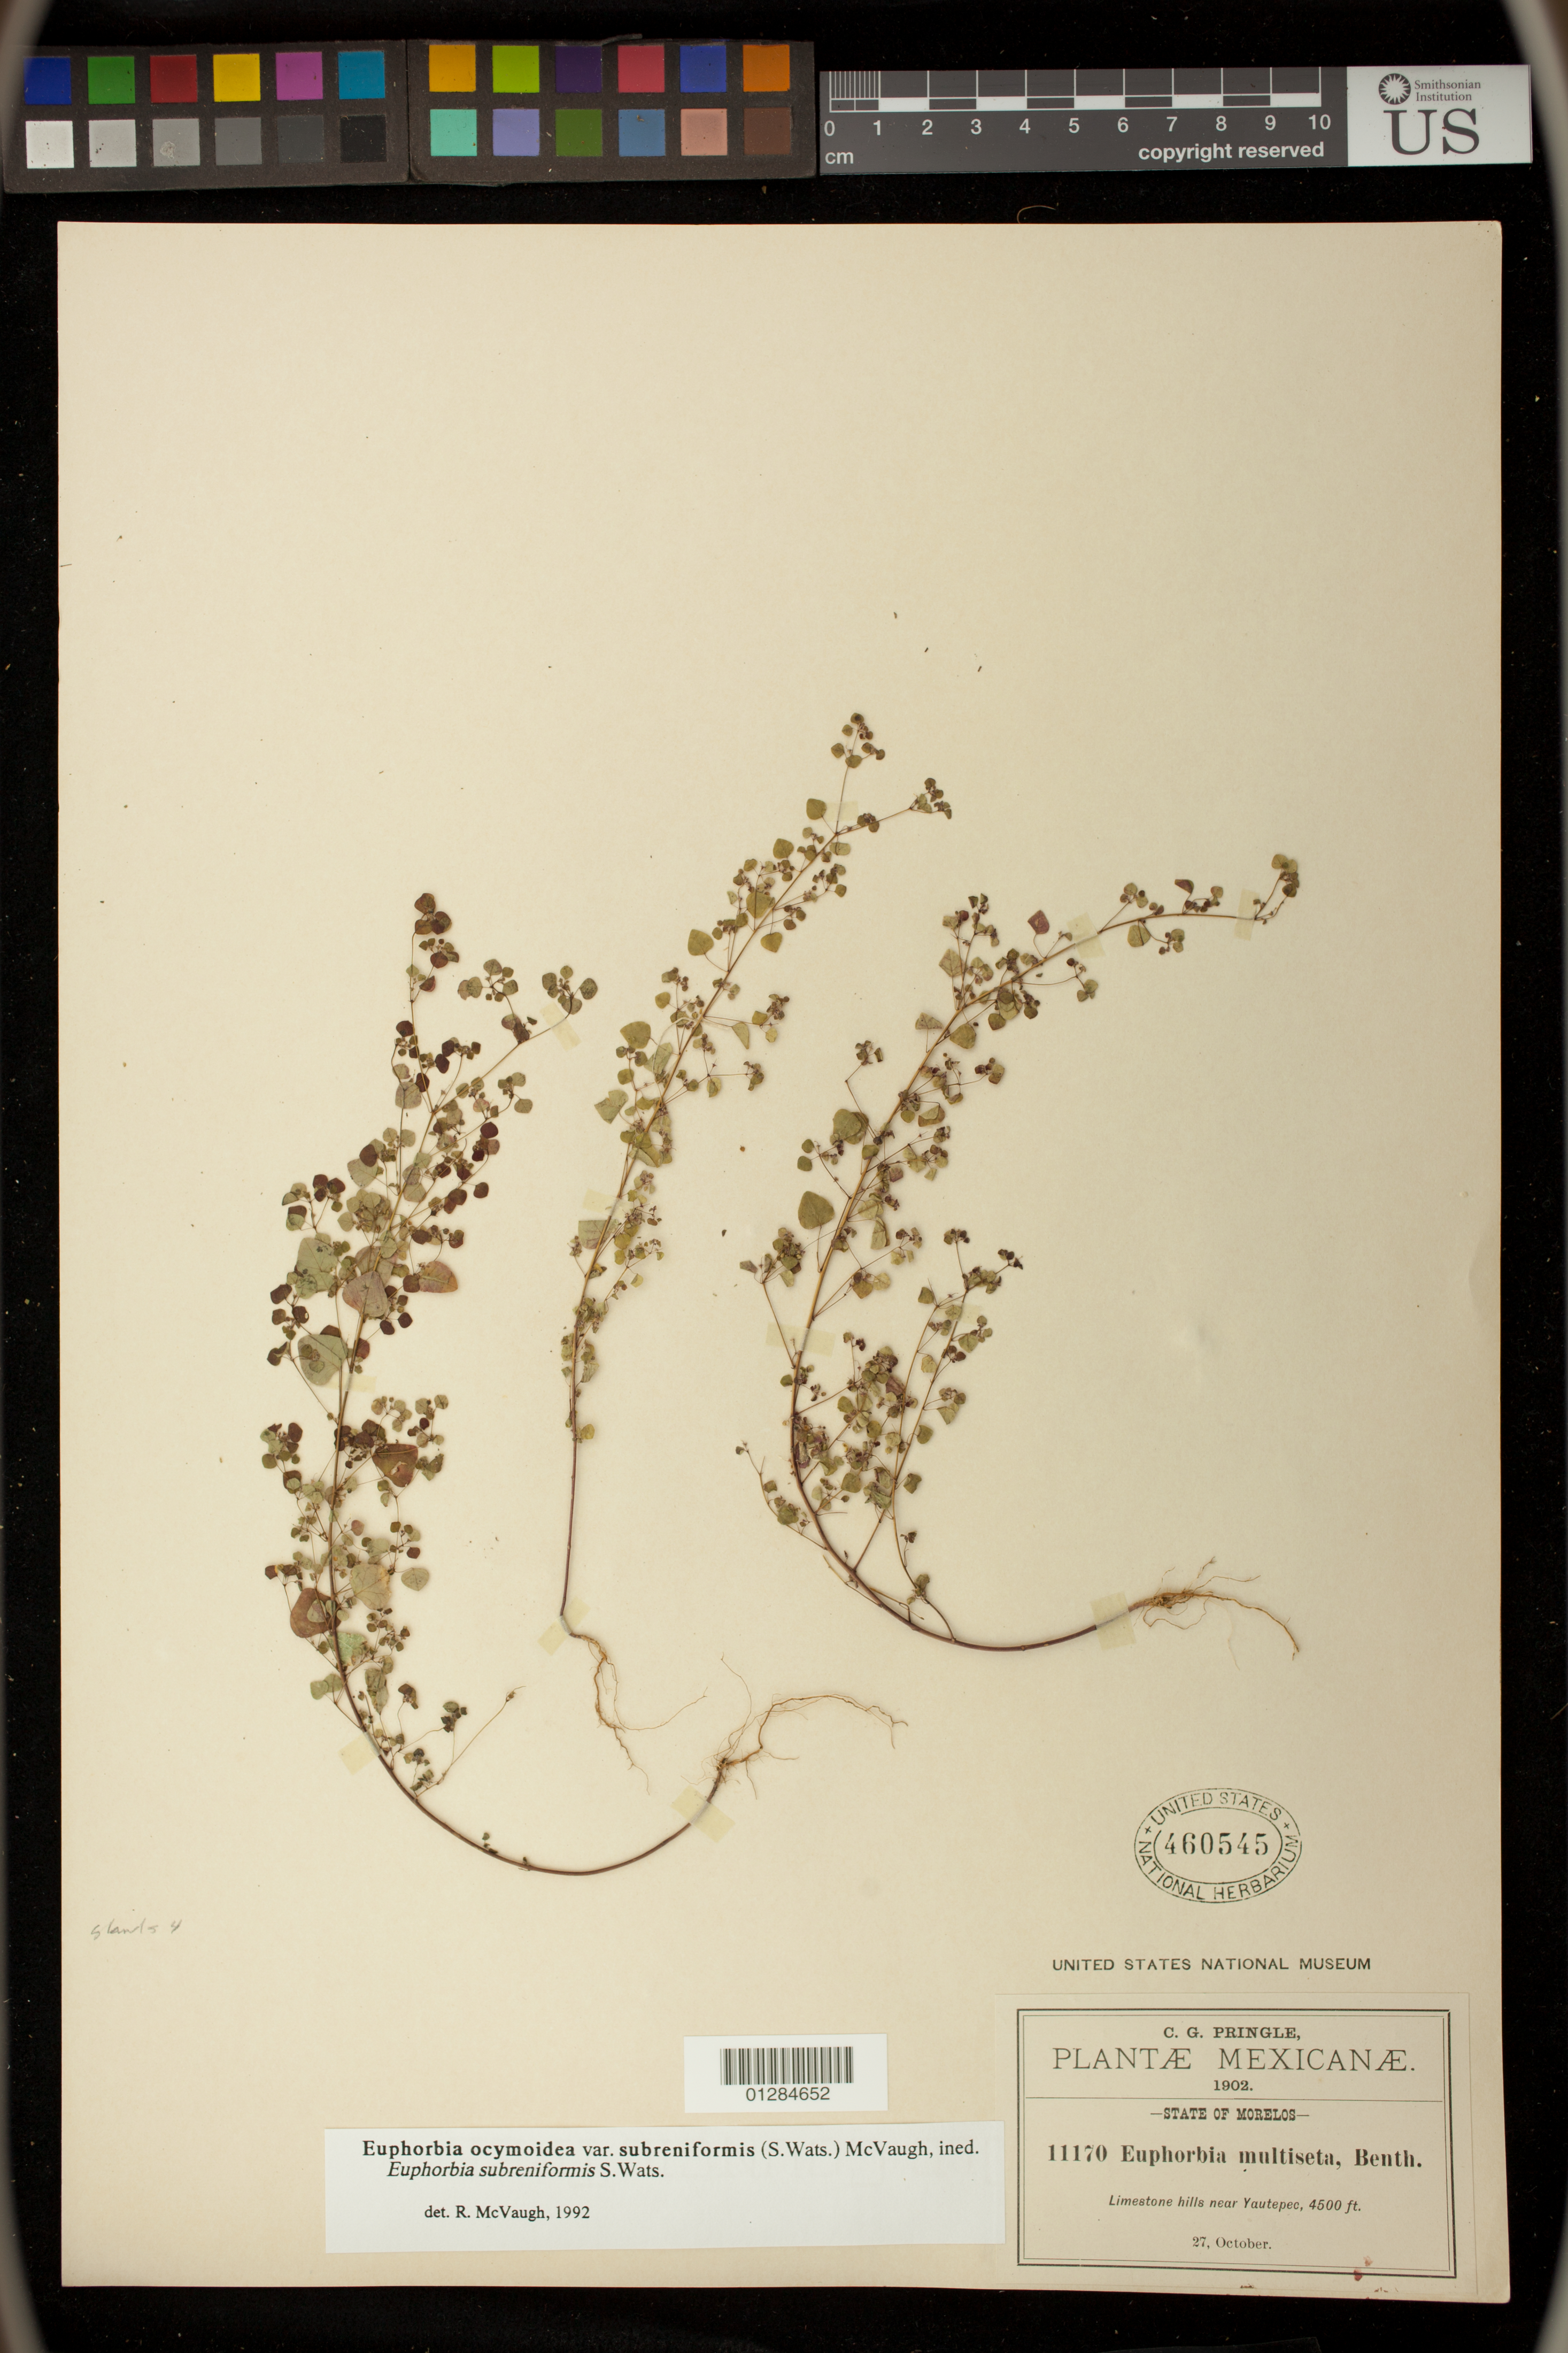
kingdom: Plantae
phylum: Tracheophyta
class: Magnoliopsida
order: Malpighiales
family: Euphorbiaceae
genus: Euphorbia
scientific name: Euphorbia fimbrilligera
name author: Mart.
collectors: C. G. Pringle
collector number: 11170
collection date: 1902-10-27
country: Mexico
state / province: Morelos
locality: Limestone hills near Yautepec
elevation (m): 1372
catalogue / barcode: US 460545